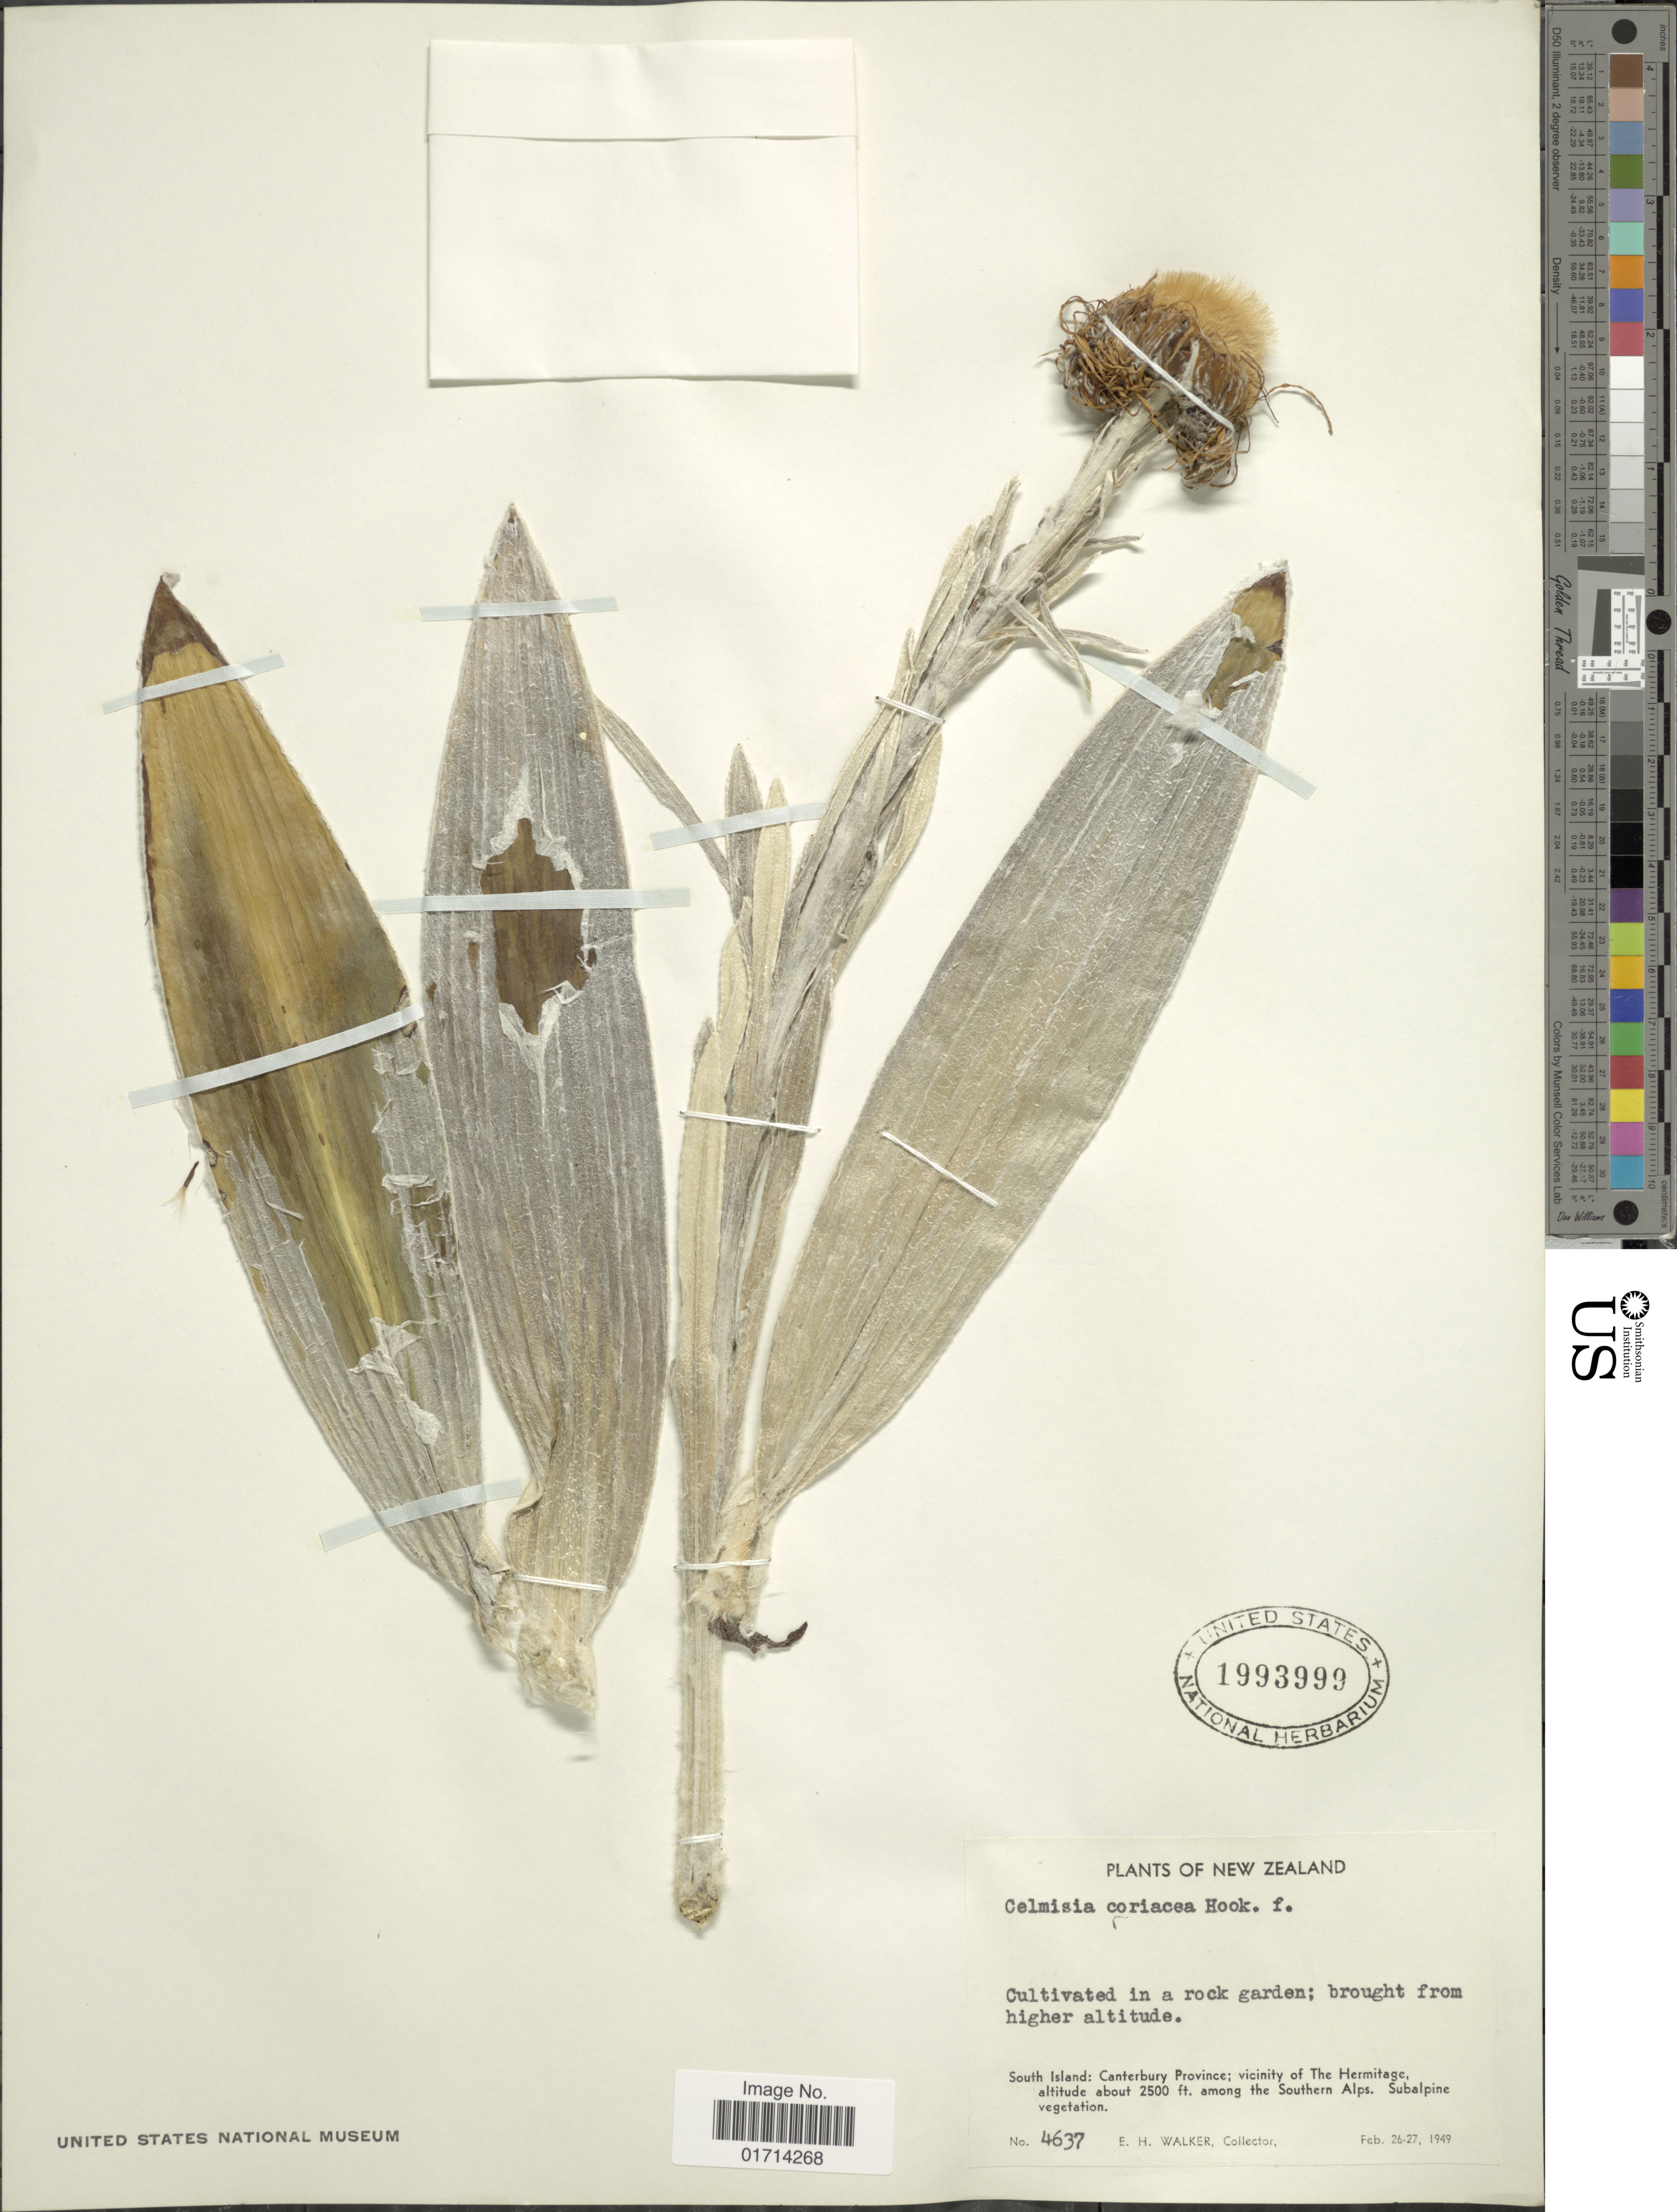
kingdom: Plantae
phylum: Tracheophyta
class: Magnoliopsida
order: Asterales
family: Asteraceae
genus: Celmisia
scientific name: Celmisia coriacea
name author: (G. Forst.) Hook. f.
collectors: E. H. Walker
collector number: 4637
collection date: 1949-02-26/1949-02-27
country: New Zealand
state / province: Canterbury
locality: South Island, vicinity of The Hermitage, among the Southern Alps.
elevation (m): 762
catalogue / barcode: US 1993999